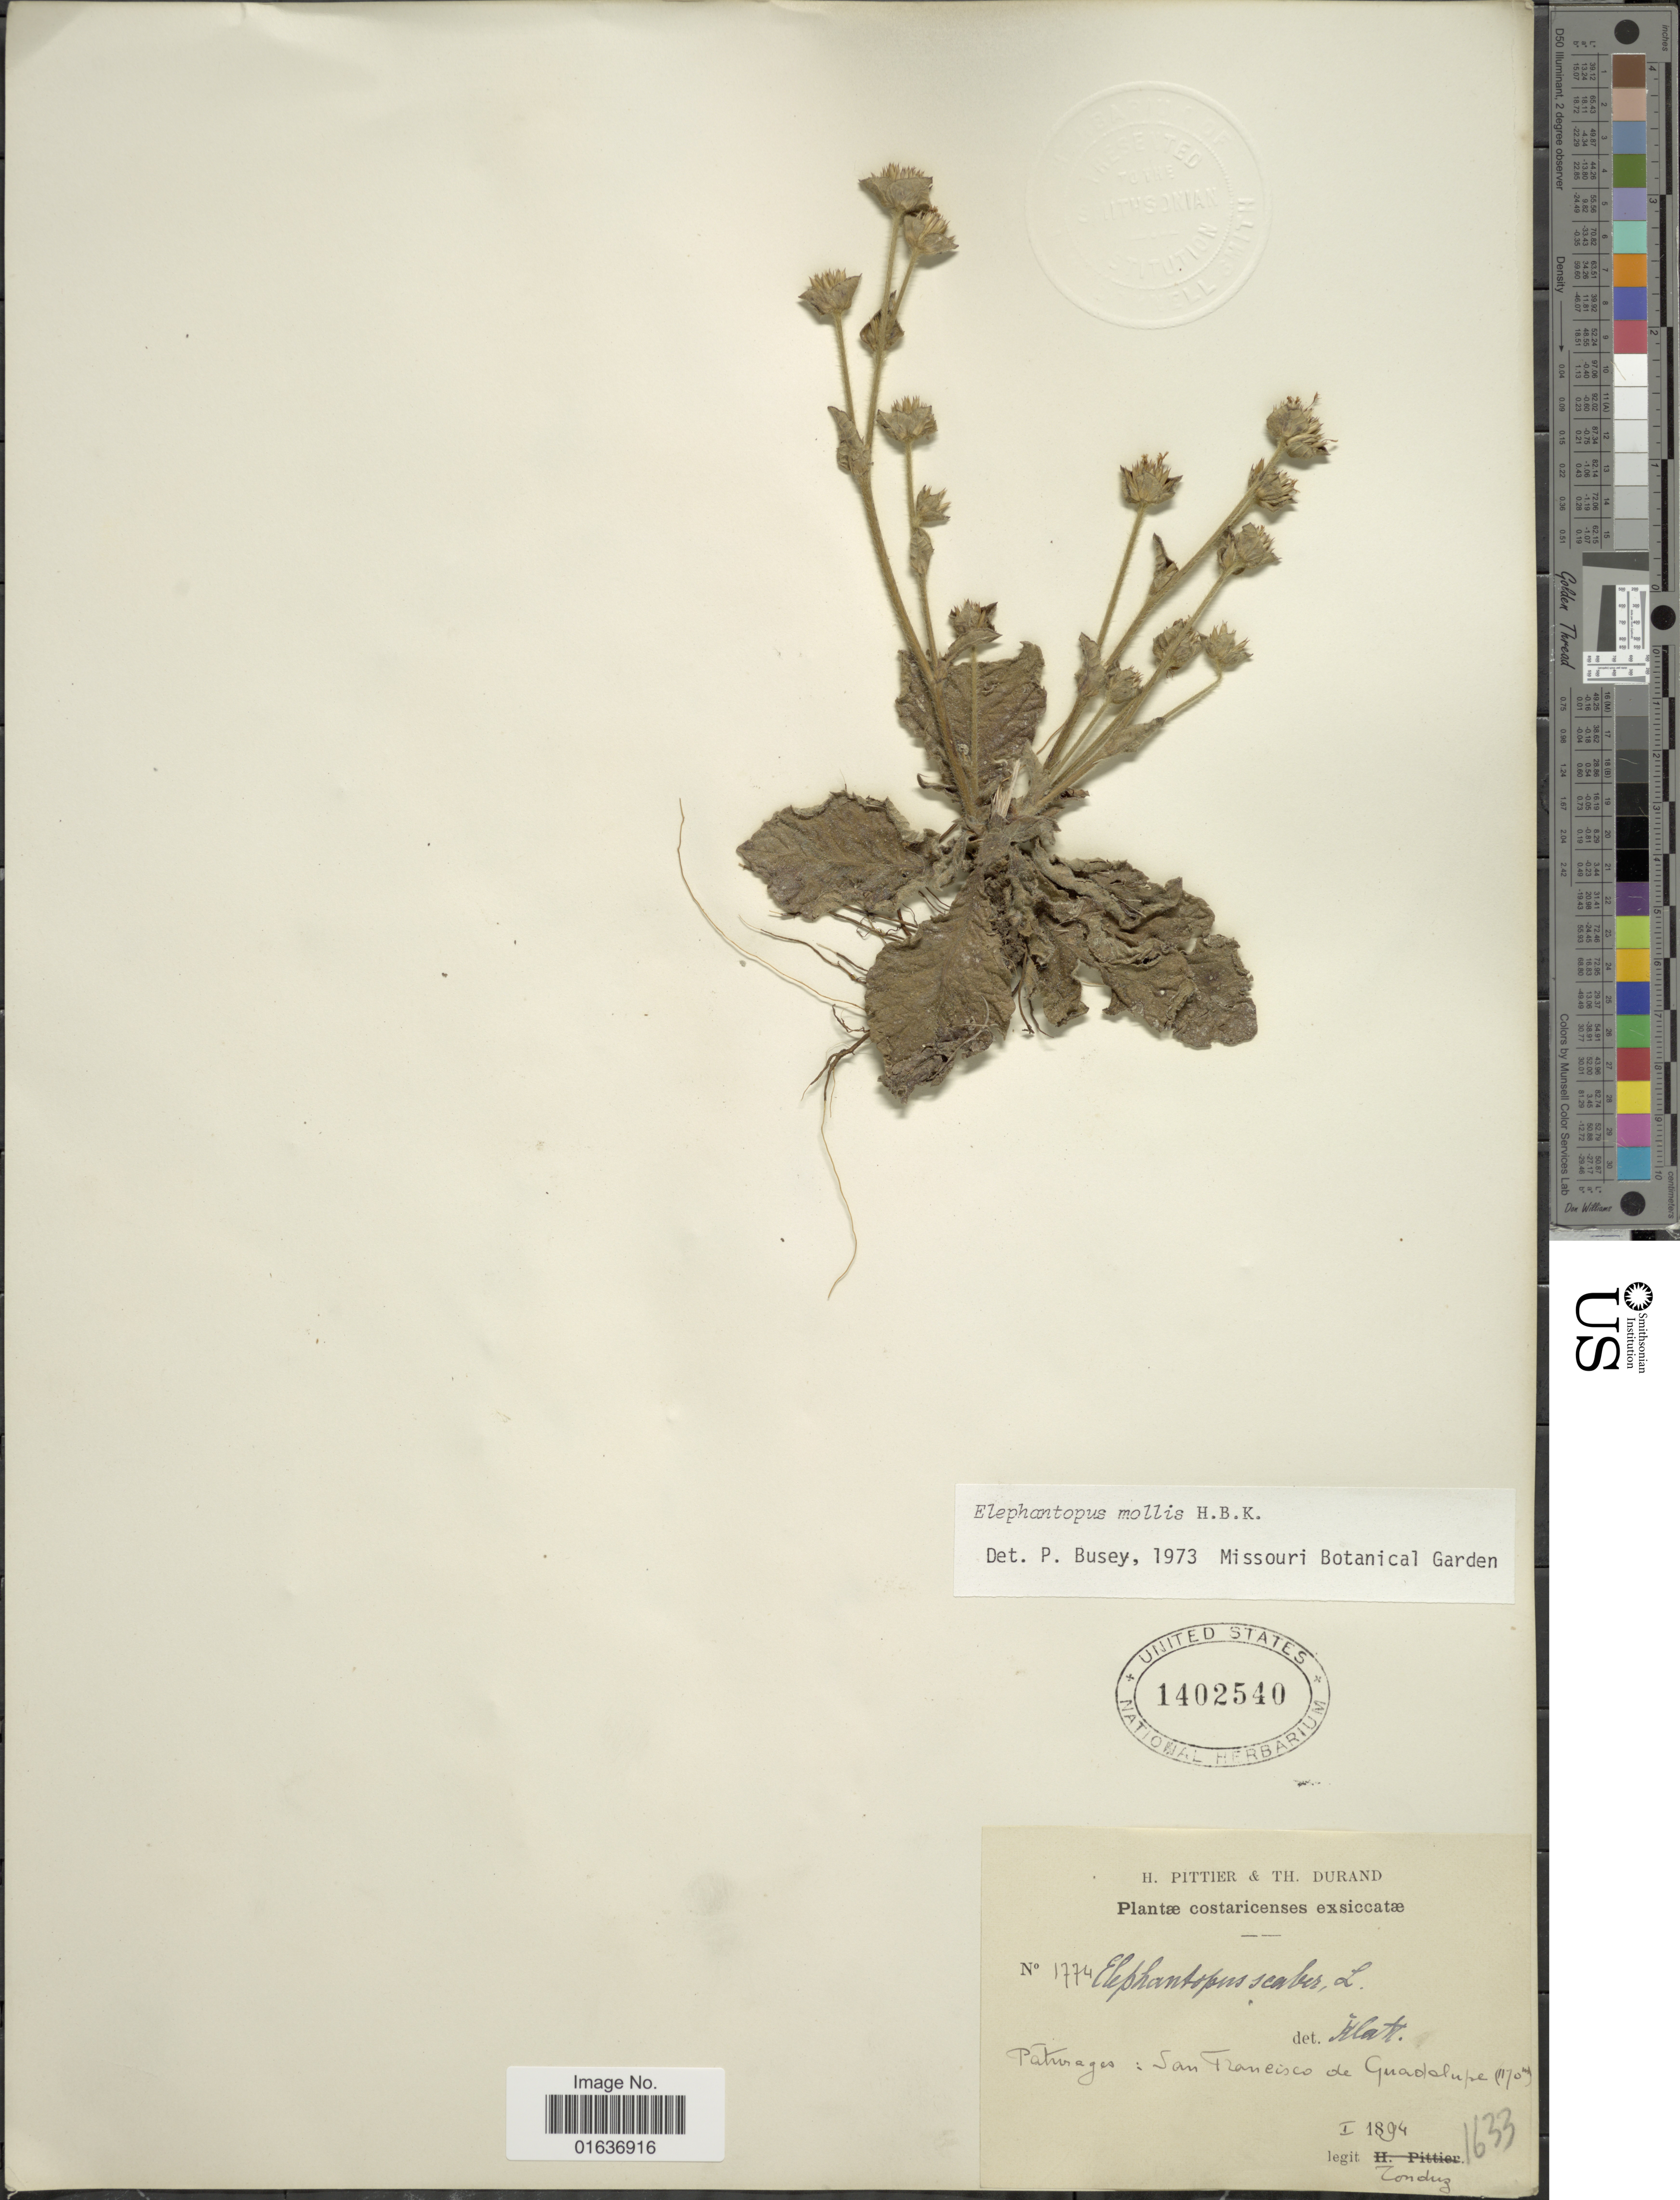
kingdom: Plantae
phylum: Tracheophyta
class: Magnoliopsida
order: Asterales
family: Asteraceae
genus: Elephantopus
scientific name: Elephantopus mollis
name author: Kunth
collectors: A. Tonduz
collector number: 1774/1633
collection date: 1894-01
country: Costa Rica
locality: Parturages; San Francisco de Guadalupe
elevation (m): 1170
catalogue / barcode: US 1402540